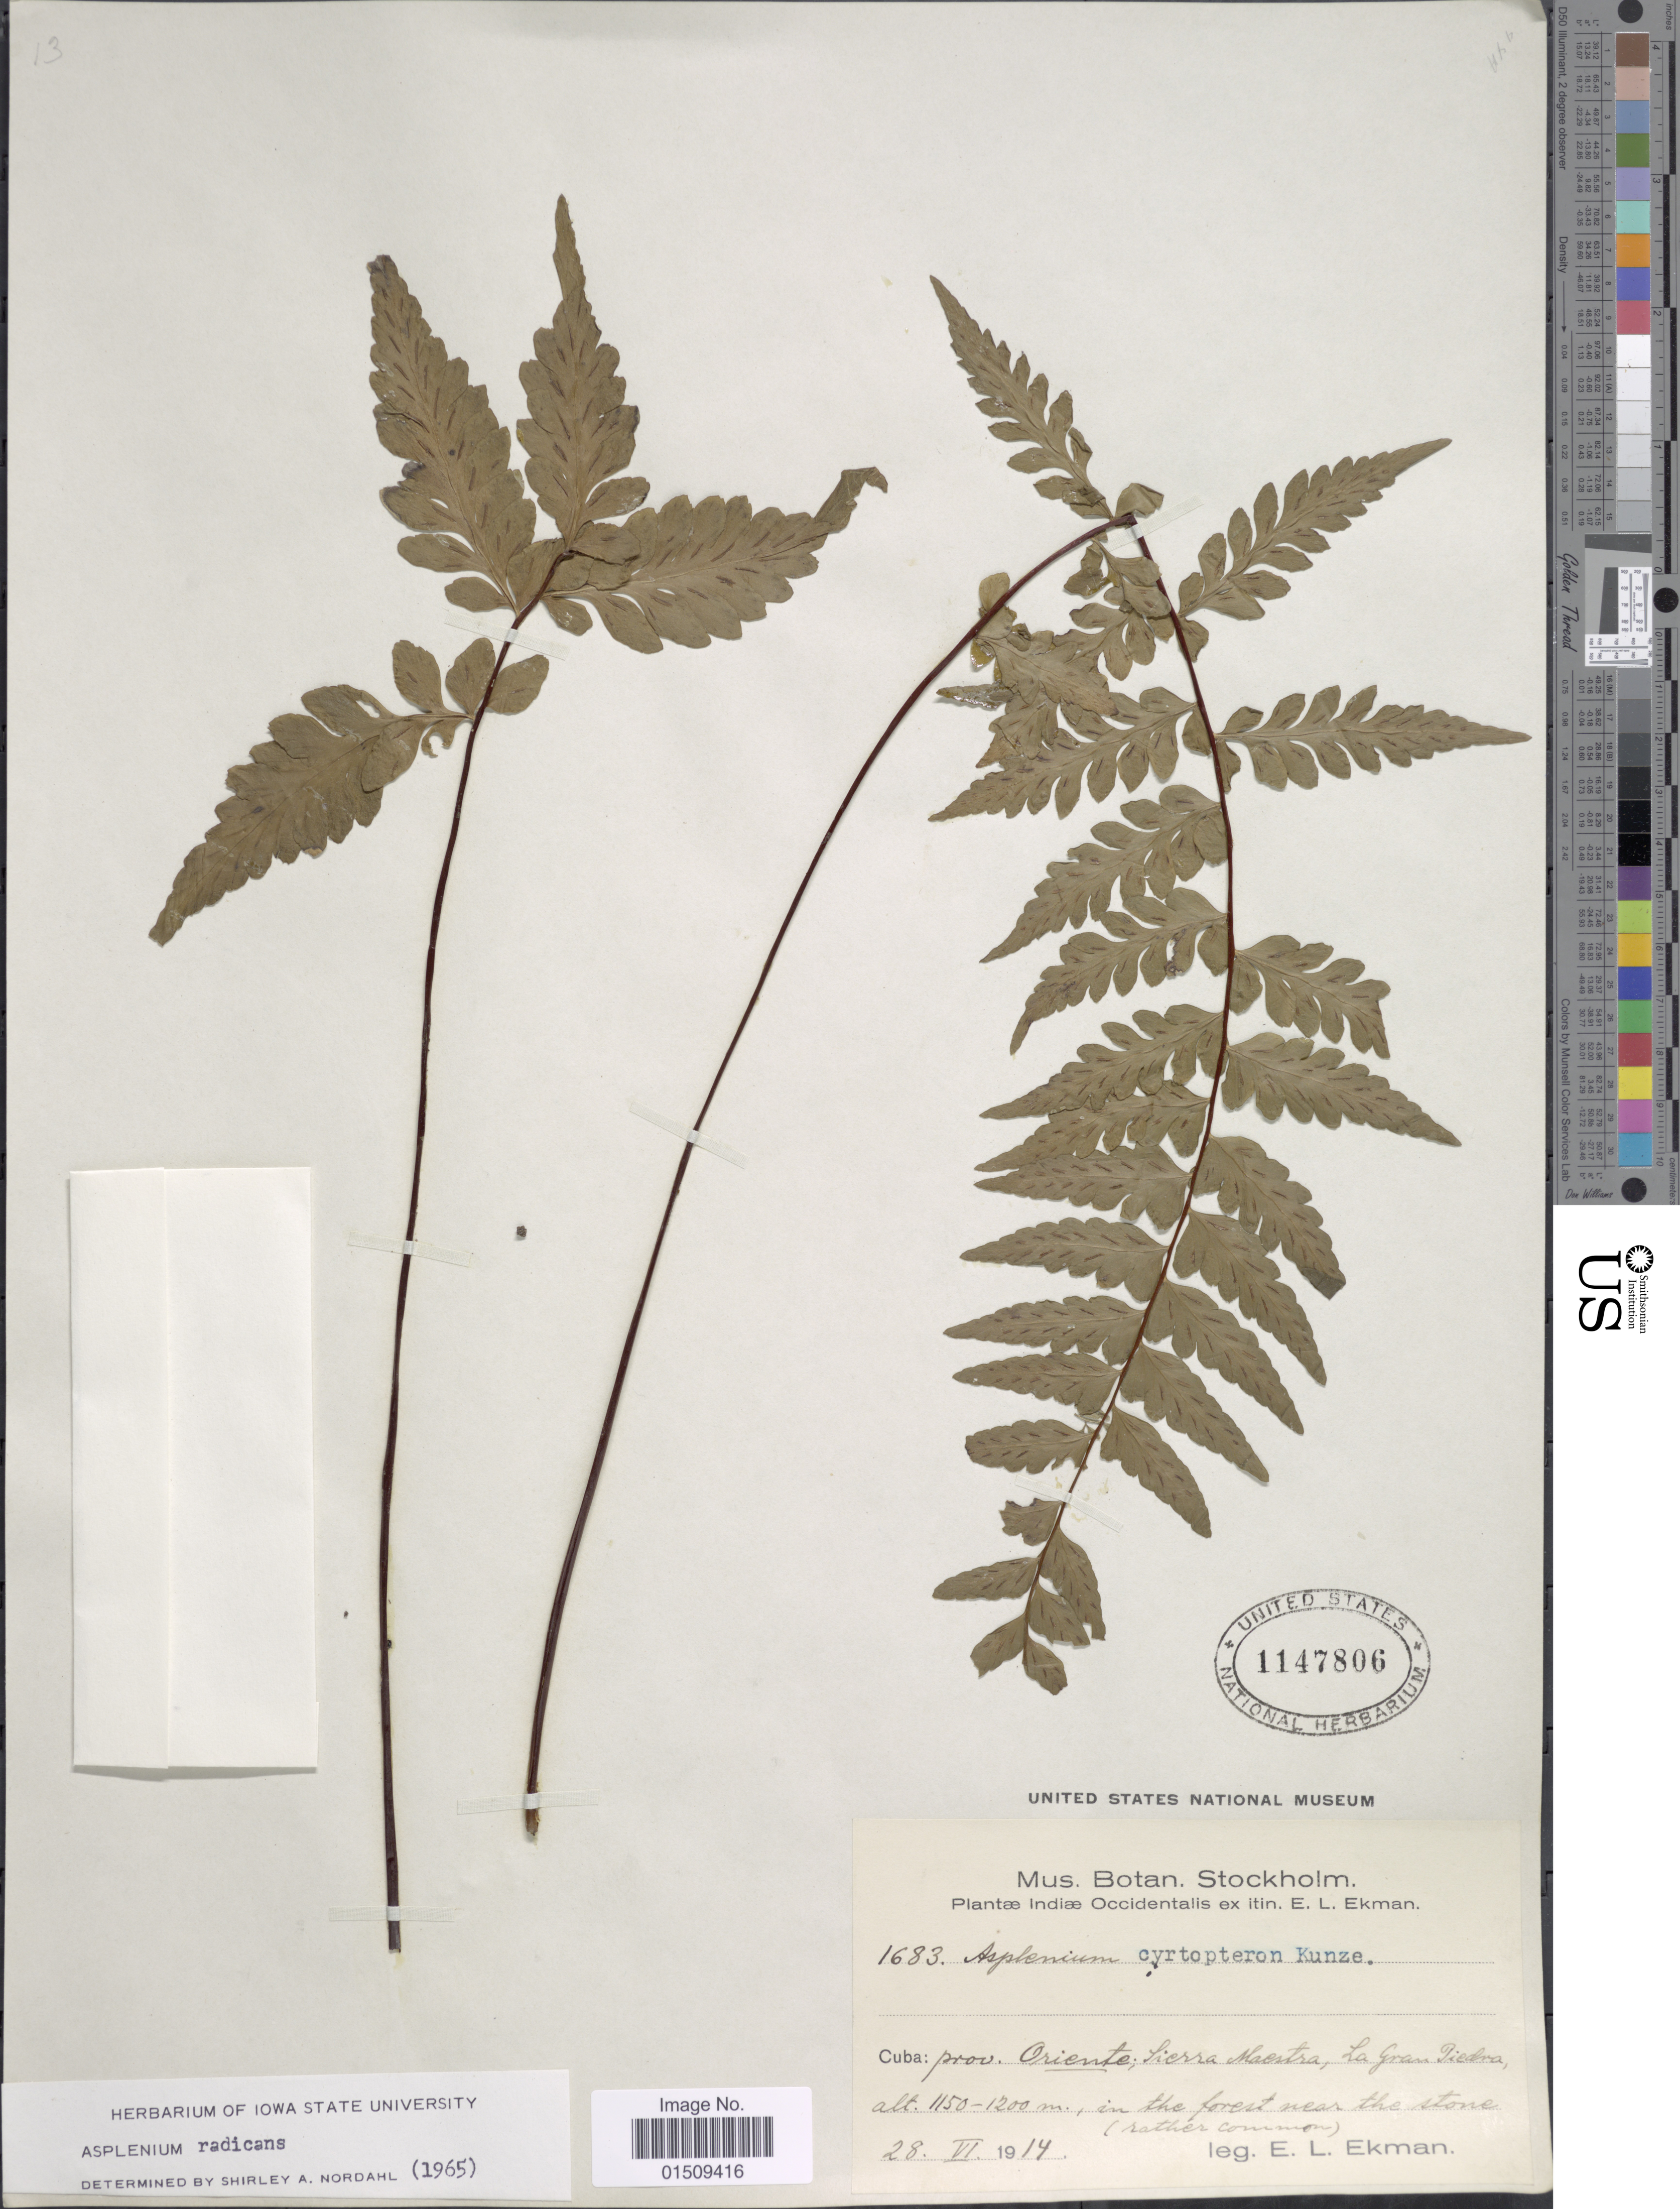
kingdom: Plantae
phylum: Tracheophyta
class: Polypodiopsida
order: Polypodiales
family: Aspleniaceae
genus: Asplenium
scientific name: Asplenium radicans var. radicans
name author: L.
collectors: E. L. Ekman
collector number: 1683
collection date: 1914-06-28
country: Cuba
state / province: Oriente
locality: Cuba: Prov. Oriente, Sierra Maestra, La Gran Piedra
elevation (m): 1150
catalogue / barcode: US 1147806